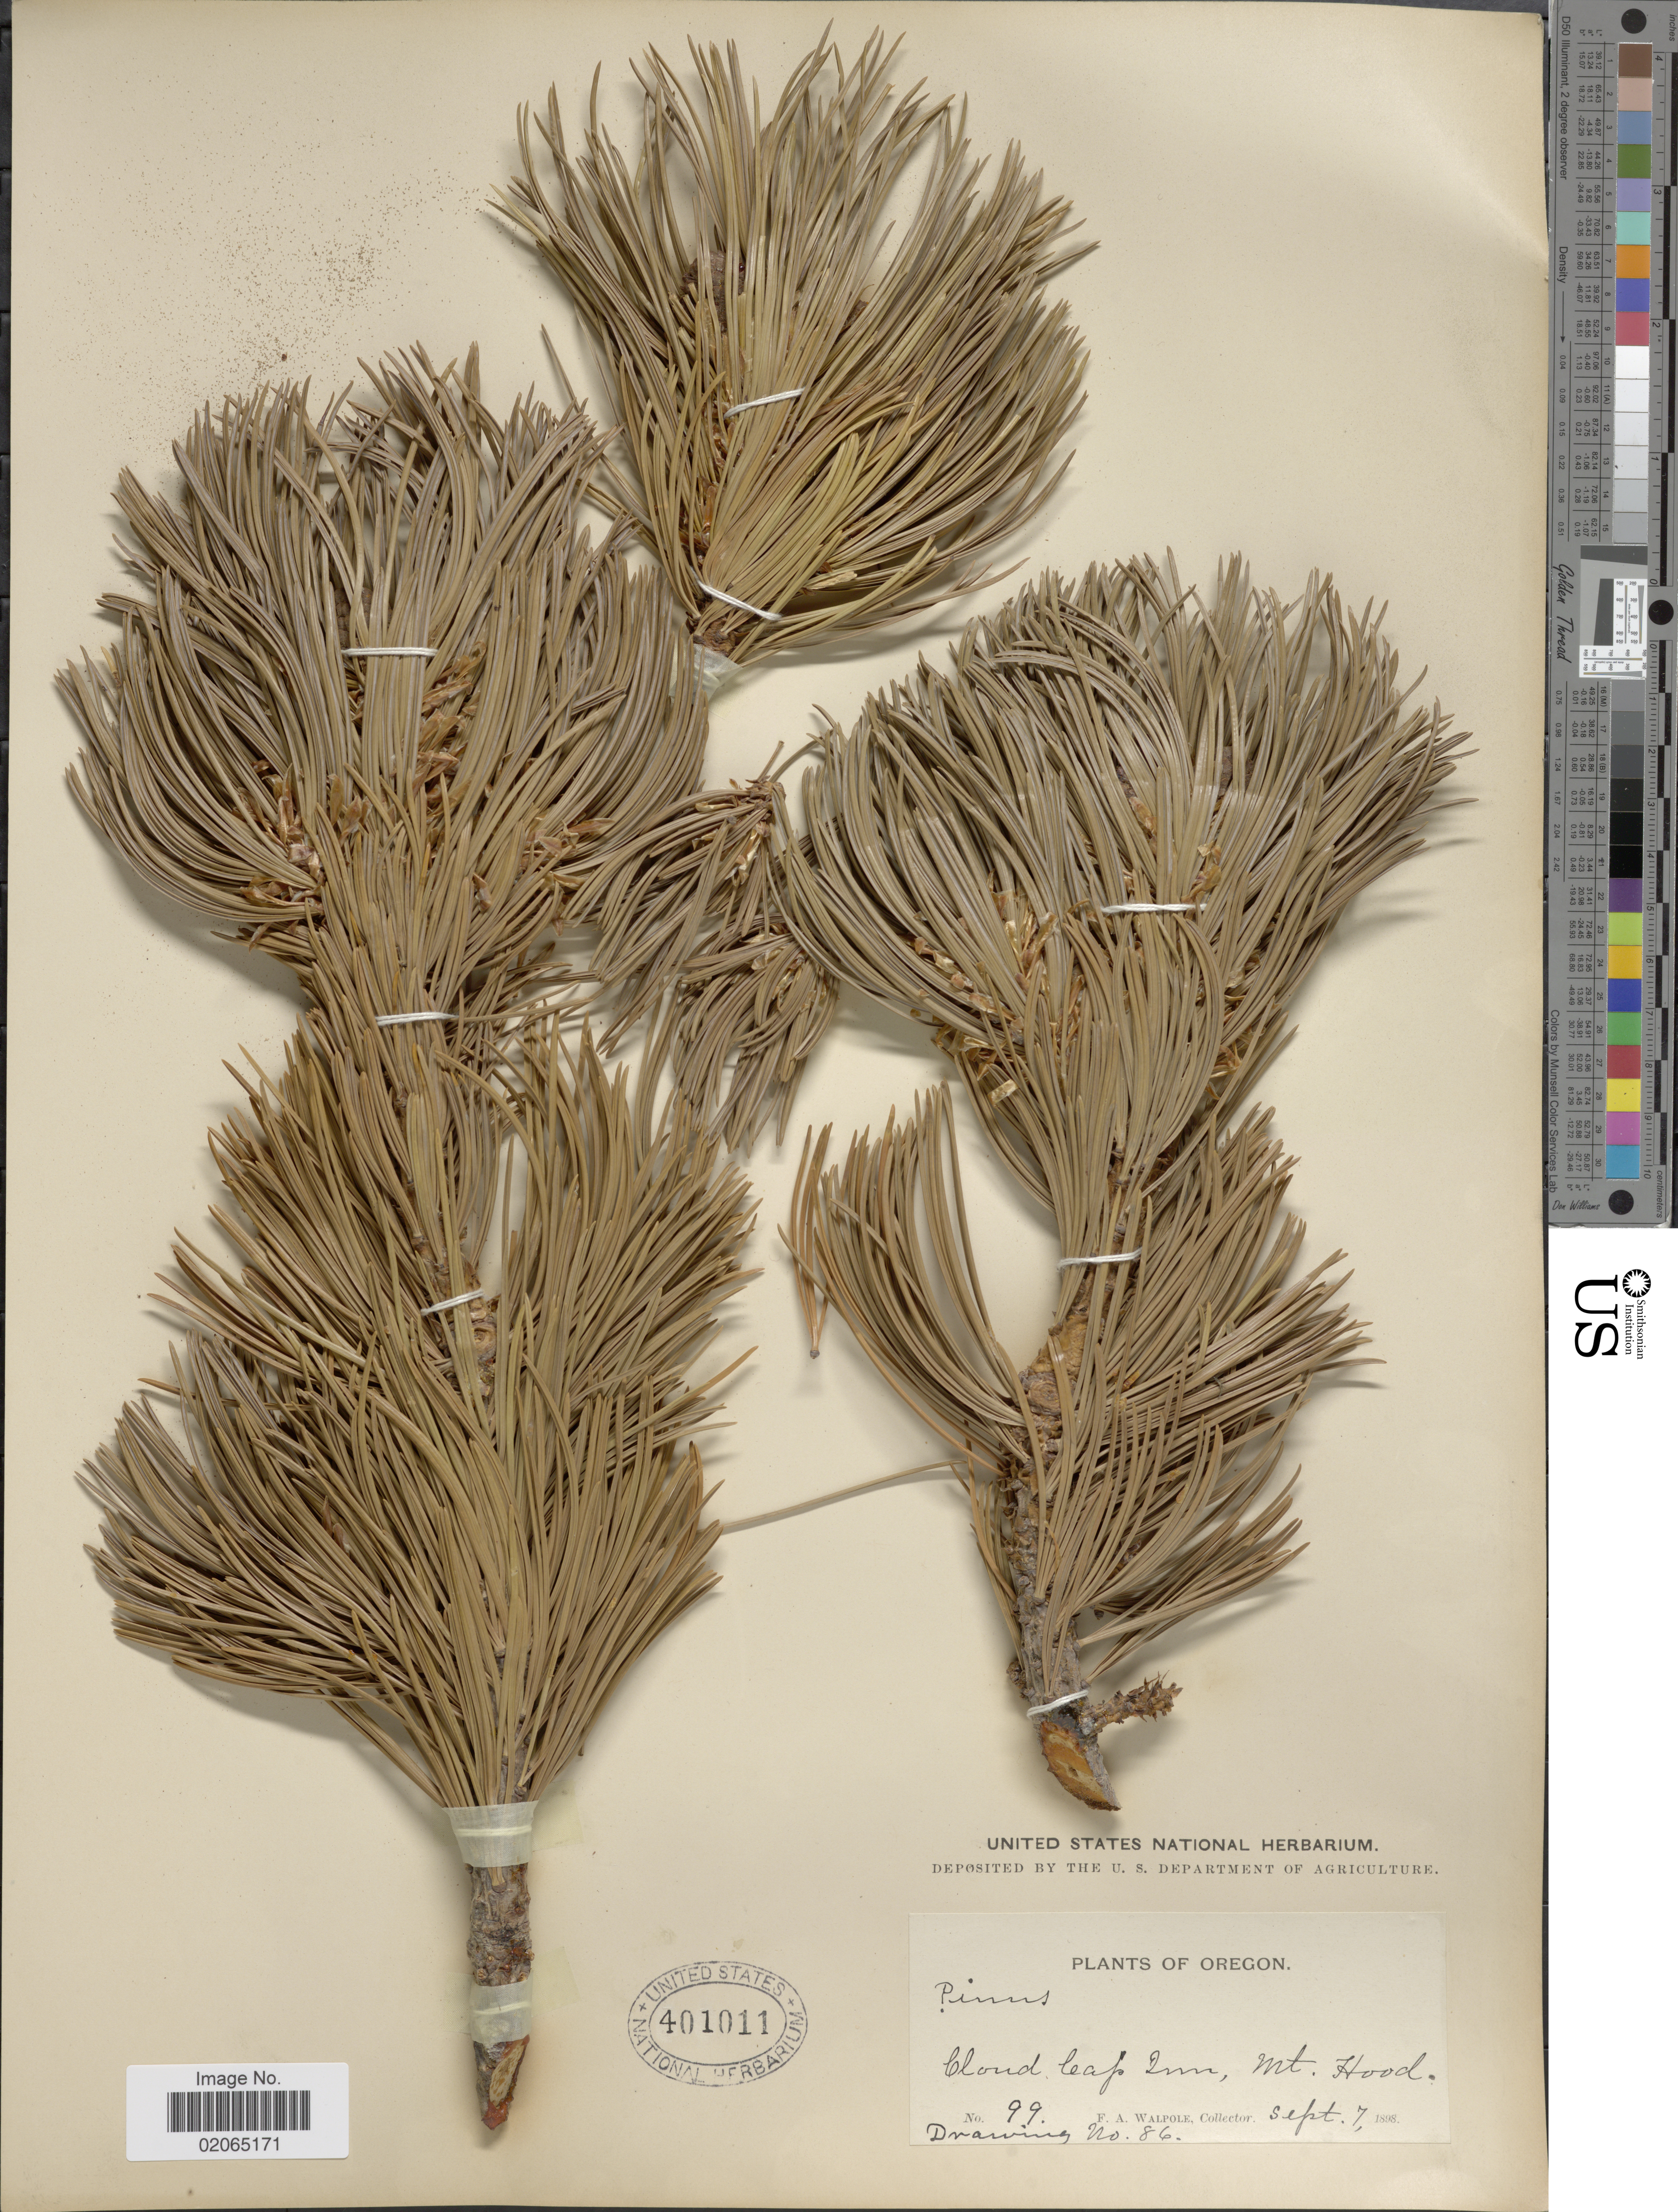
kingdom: Plantae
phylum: Tracheophyta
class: Pinopsida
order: Pinales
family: Pinaceae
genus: Pinus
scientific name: Pinus sp.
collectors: F. Walpole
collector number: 99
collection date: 1898-09-07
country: United States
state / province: Oregon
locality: Cloud Cap In, Mt. Hood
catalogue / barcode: US 401011